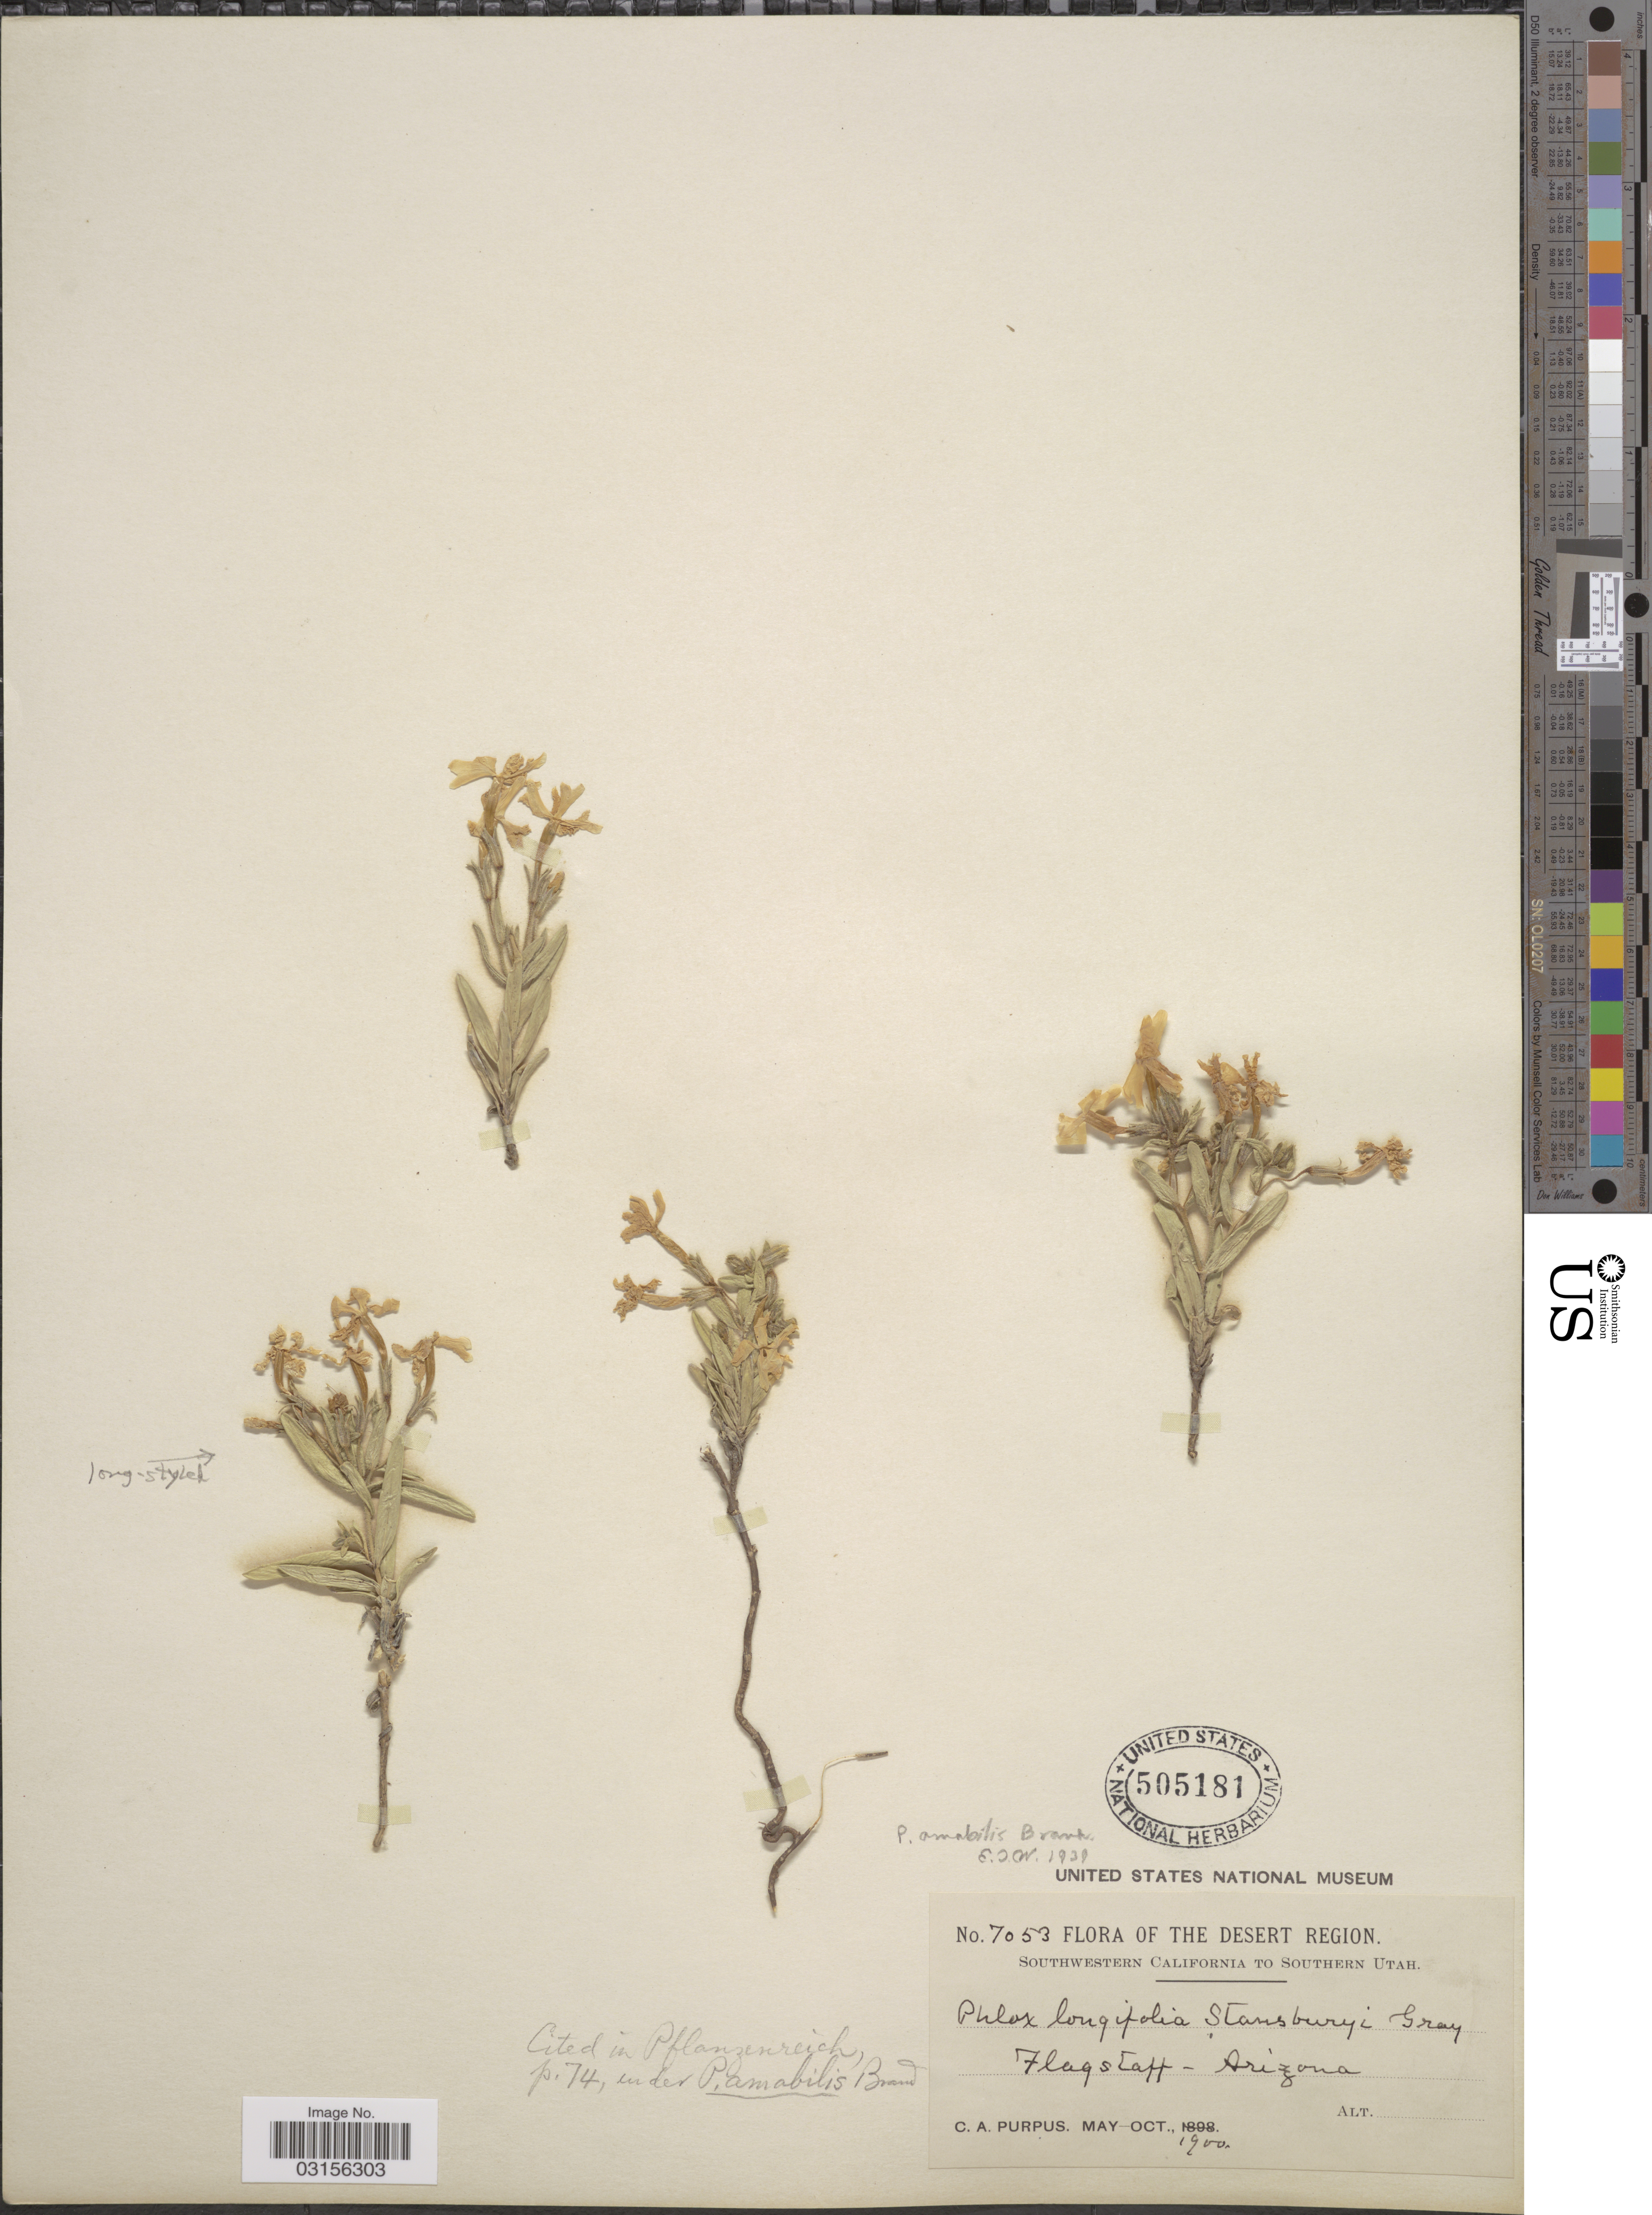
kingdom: Plantae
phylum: Tracheophyta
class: Magnoliopsida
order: Ericales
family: Polemoniaceae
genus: Phlox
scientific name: Phlox amabilis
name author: Brand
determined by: Mayfield, M. H.; Ferguson, C. J.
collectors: C. A. Purpus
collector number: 7053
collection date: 1900-05/1900-10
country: United States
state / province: Arizona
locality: The Desert Region. Flagstaff.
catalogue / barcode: US 505181